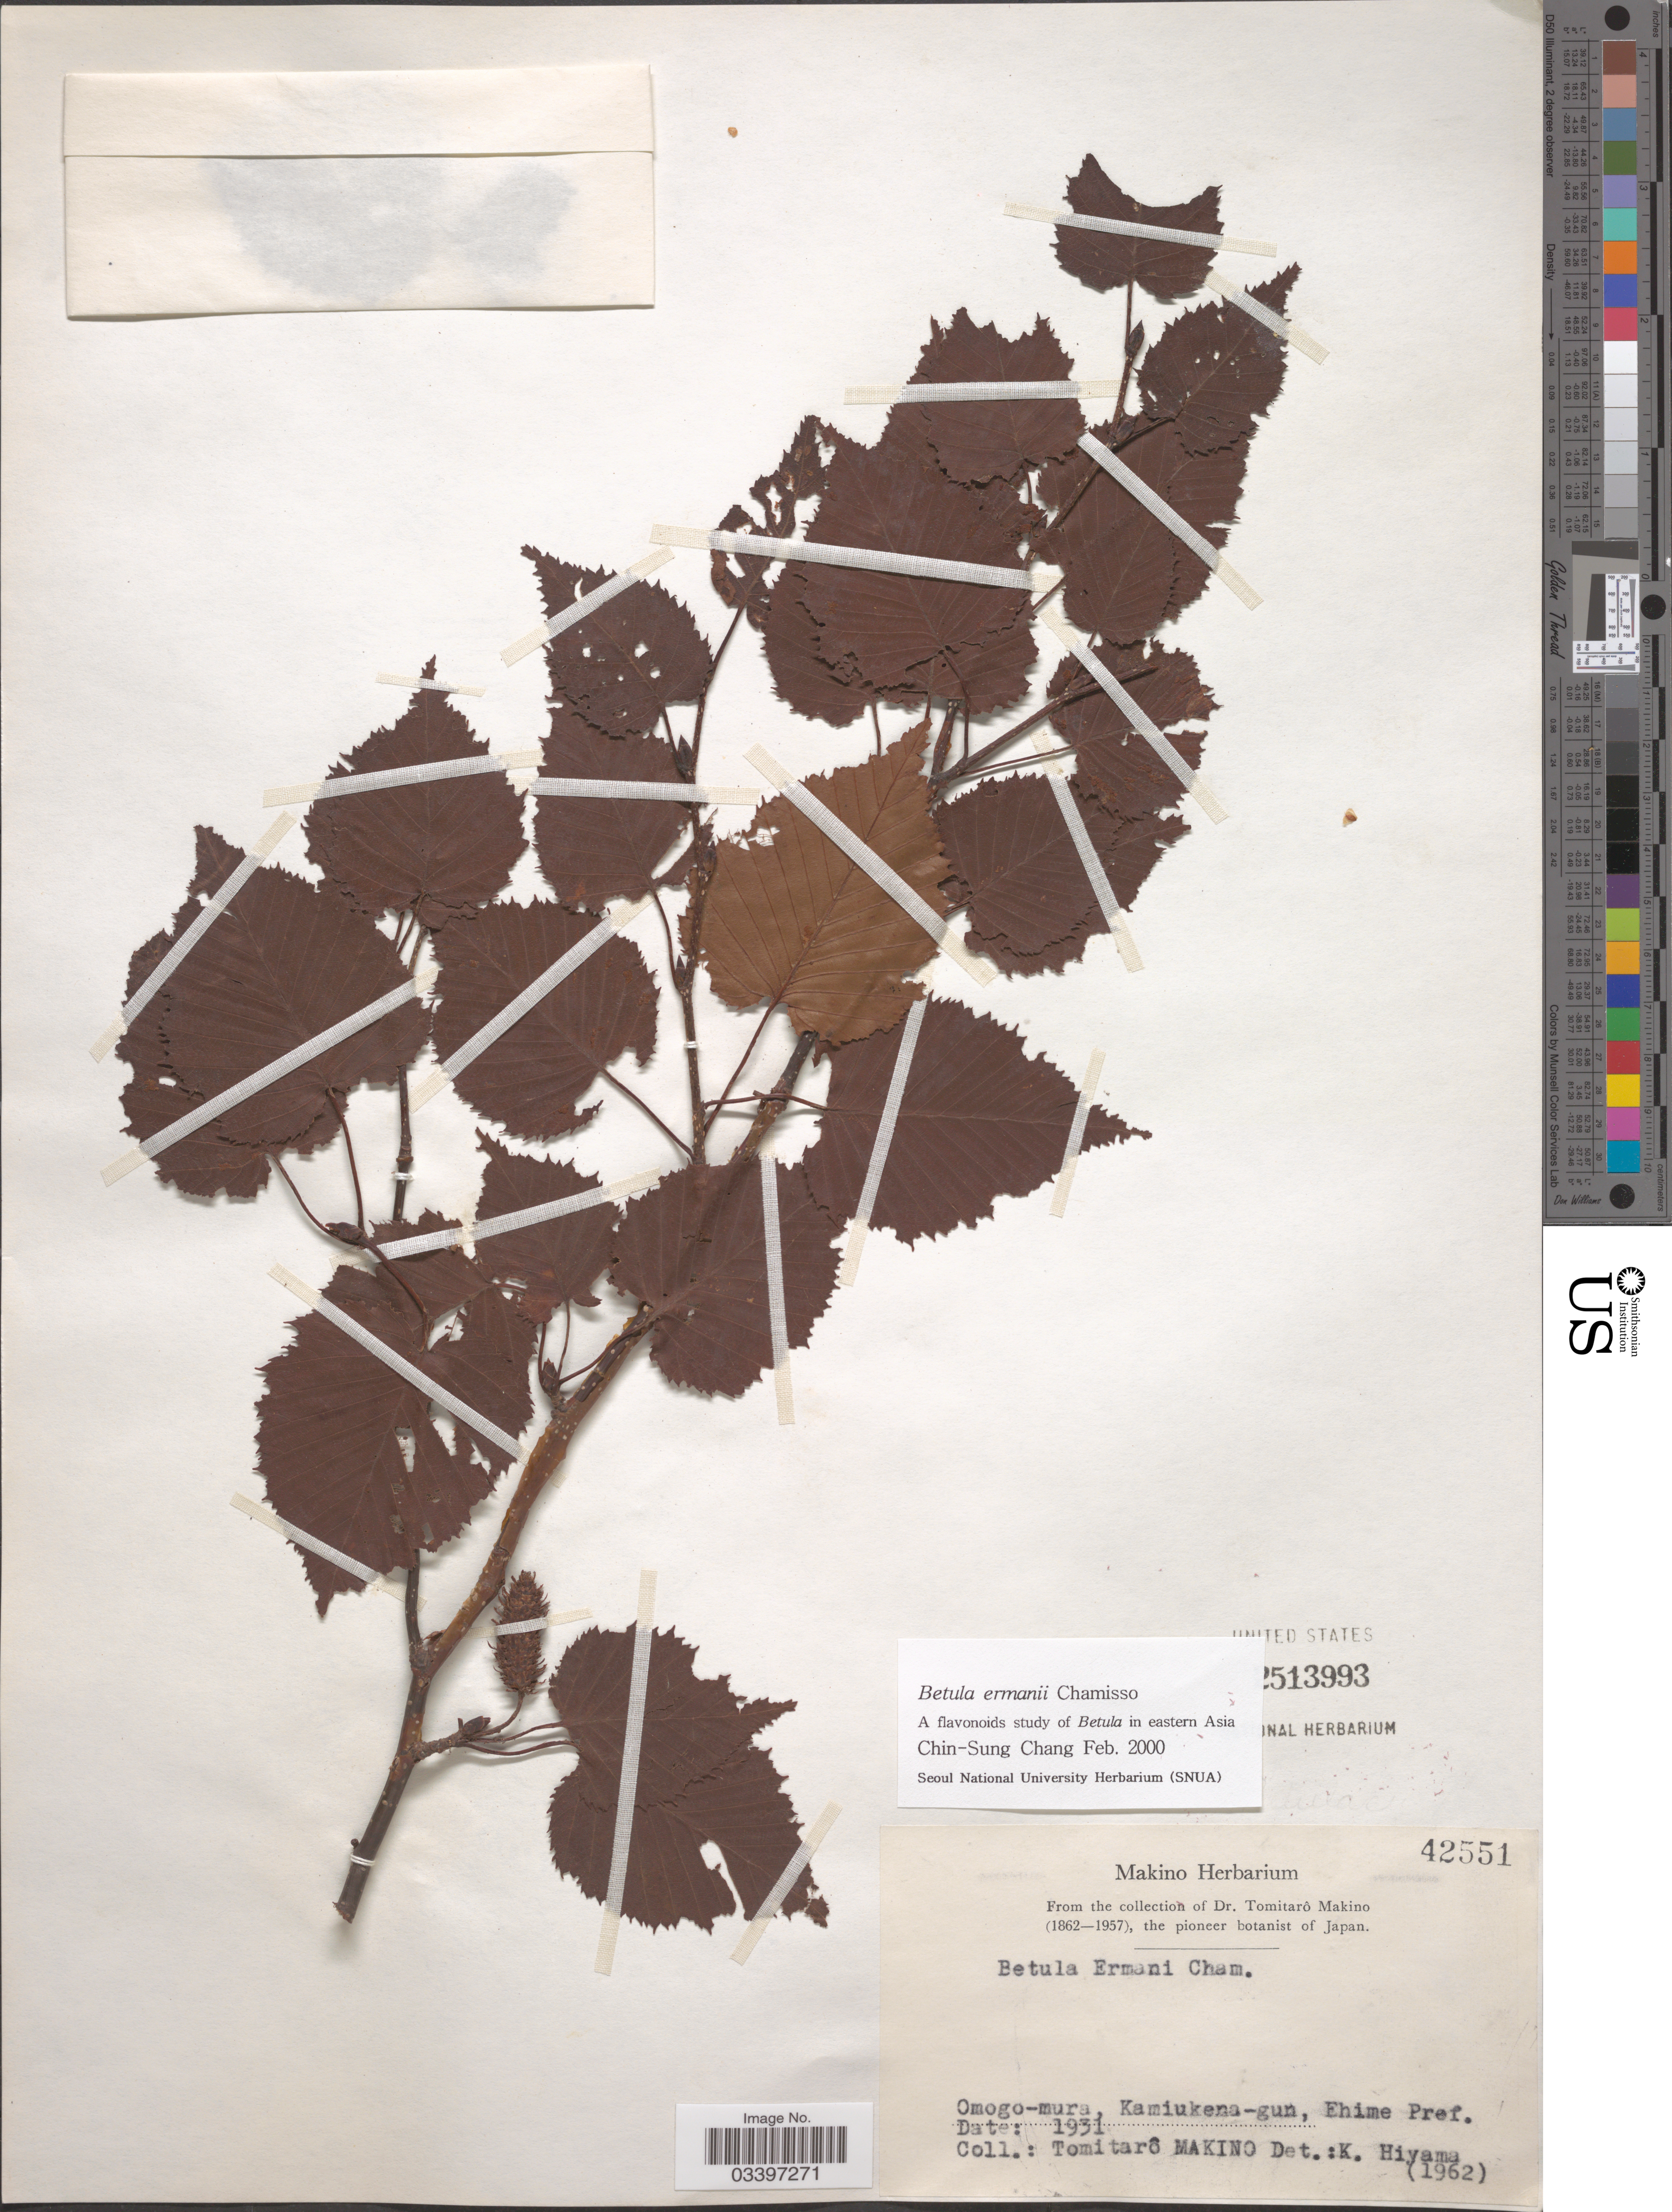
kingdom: Plantae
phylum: Tracheophyta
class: Magnoliopsida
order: Fagales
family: Betulaceae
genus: Betula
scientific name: Betula ermanii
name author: Cham.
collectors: T. Makino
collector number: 42551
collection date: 1931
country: Japan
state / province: Ehime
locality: Omogo-mura, Kamiukena-gun, Ehime Pref.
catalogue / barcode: US 2513993